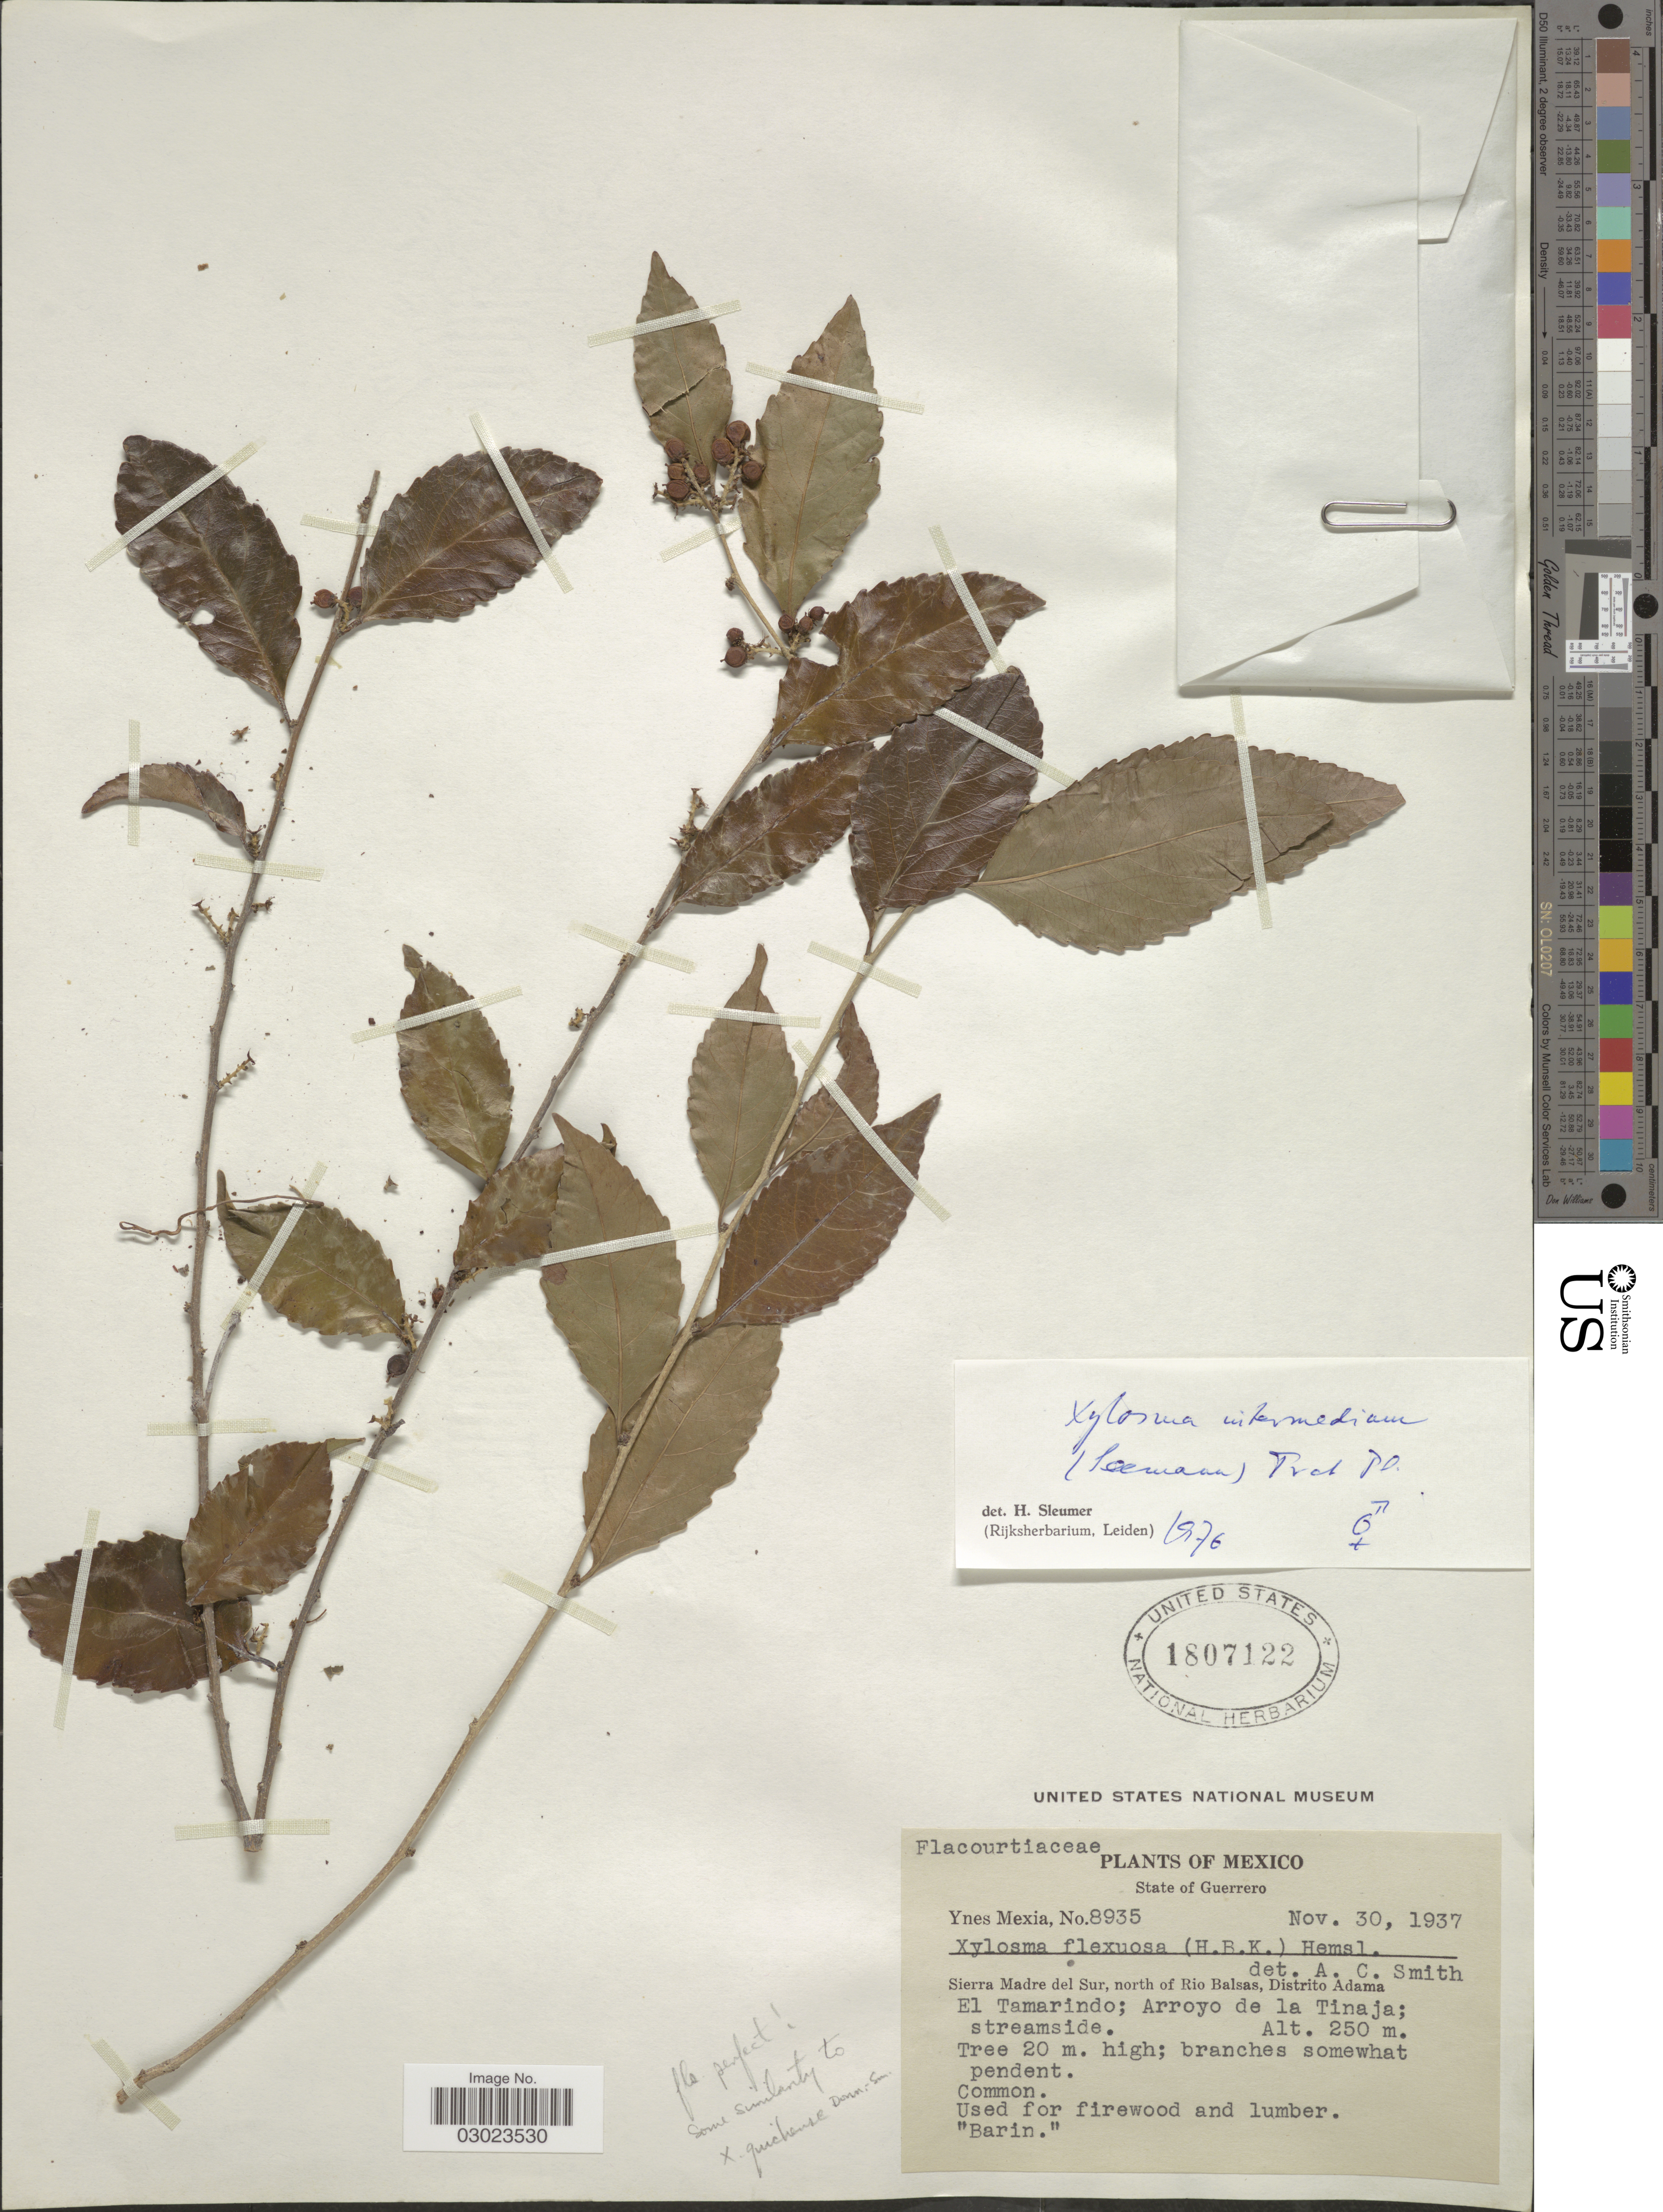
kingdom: Plantae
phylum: Tracheophyta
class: Magnoliopsida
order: Malpighiales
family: Salicaceae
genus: Xylosma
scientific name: Xylosma intermedia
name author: (Seem.) Triana & Planch.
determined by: Sleumer, H. O.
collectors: Y. Mexia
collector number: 8935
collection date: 1937-11-30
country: Mexico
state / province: Guerrero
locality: Sierra Madre del Sur, north of Rio Balsas, Distrito Adama, El Tamarindo; Arroyo de la Tinaja; streamside.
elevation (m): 250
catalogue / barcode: US 1807122